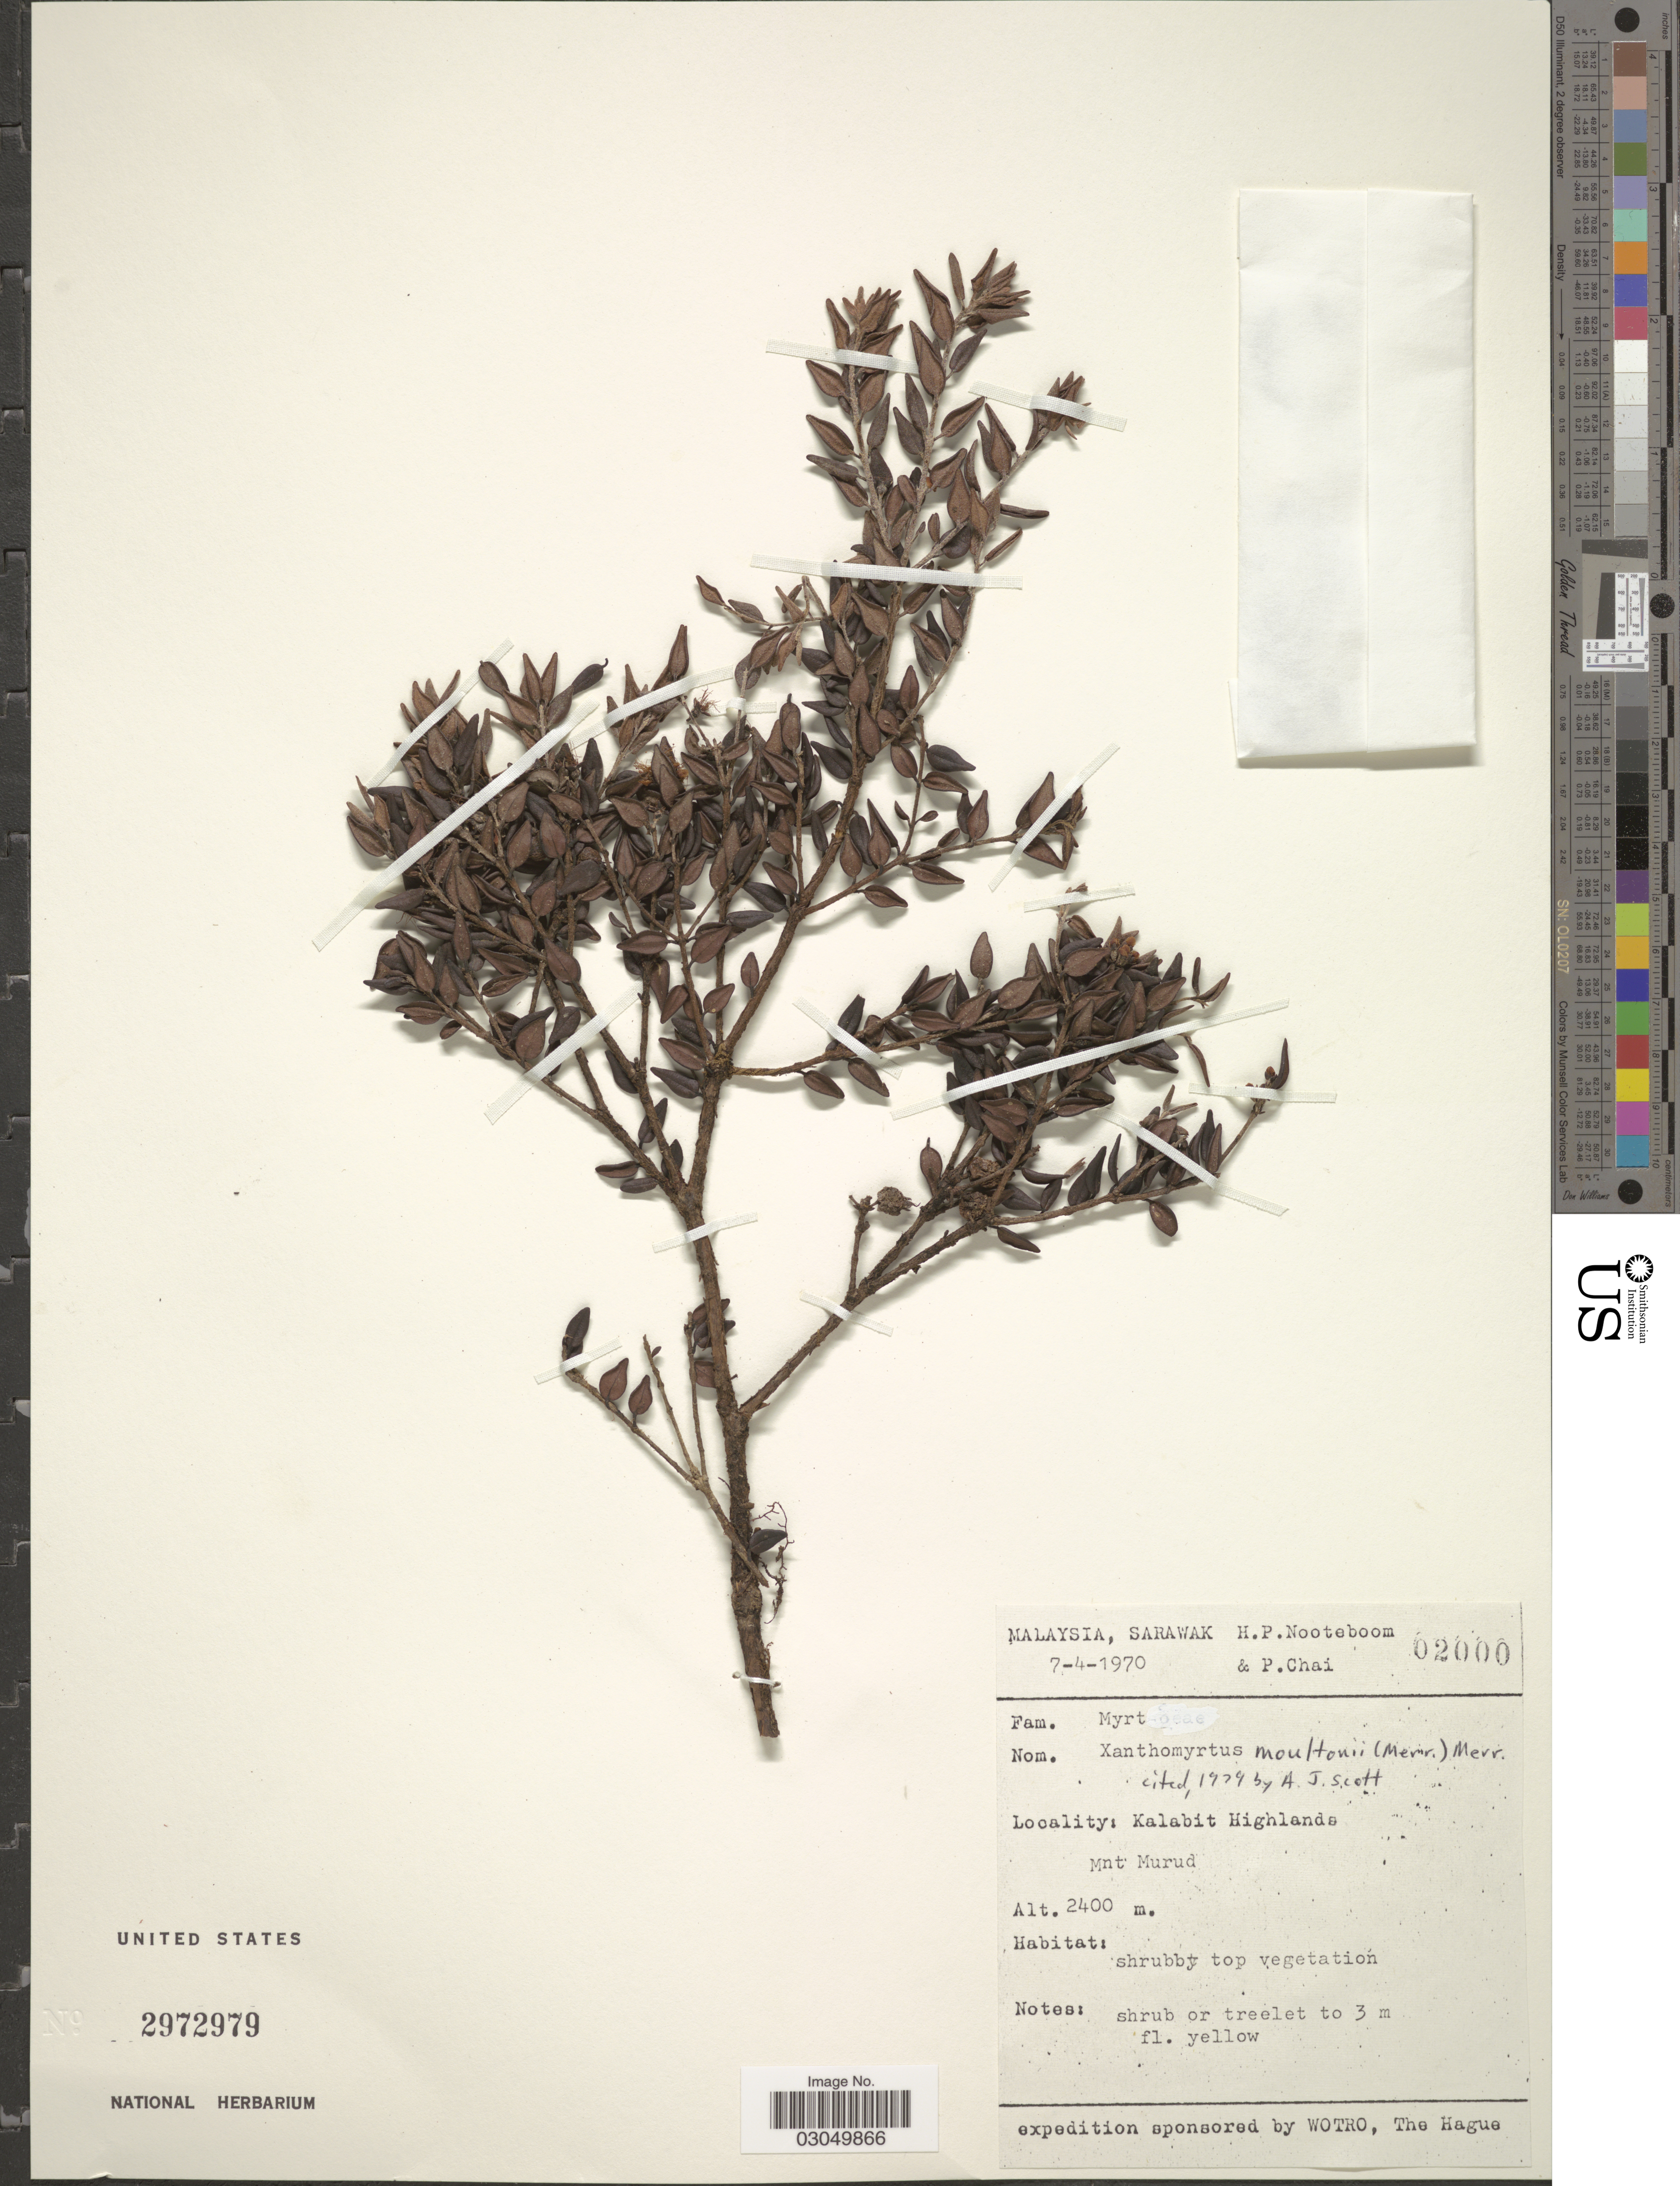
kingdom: Plantae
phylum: Tracheophyta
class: Magnoliopsida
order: Myrtales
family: Myrtaceae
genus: Xanthomyrtus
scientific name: Xanthomyrtus moultonii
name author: (Merr.) Merr.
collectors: H. P. Nooteboom & P. Chai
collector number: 02000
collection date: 1970-04-07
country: Malaysia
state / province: Sarawak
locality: Kalabit Highlands. Mnt Murud.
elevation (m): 2400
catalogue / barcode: US 2972979